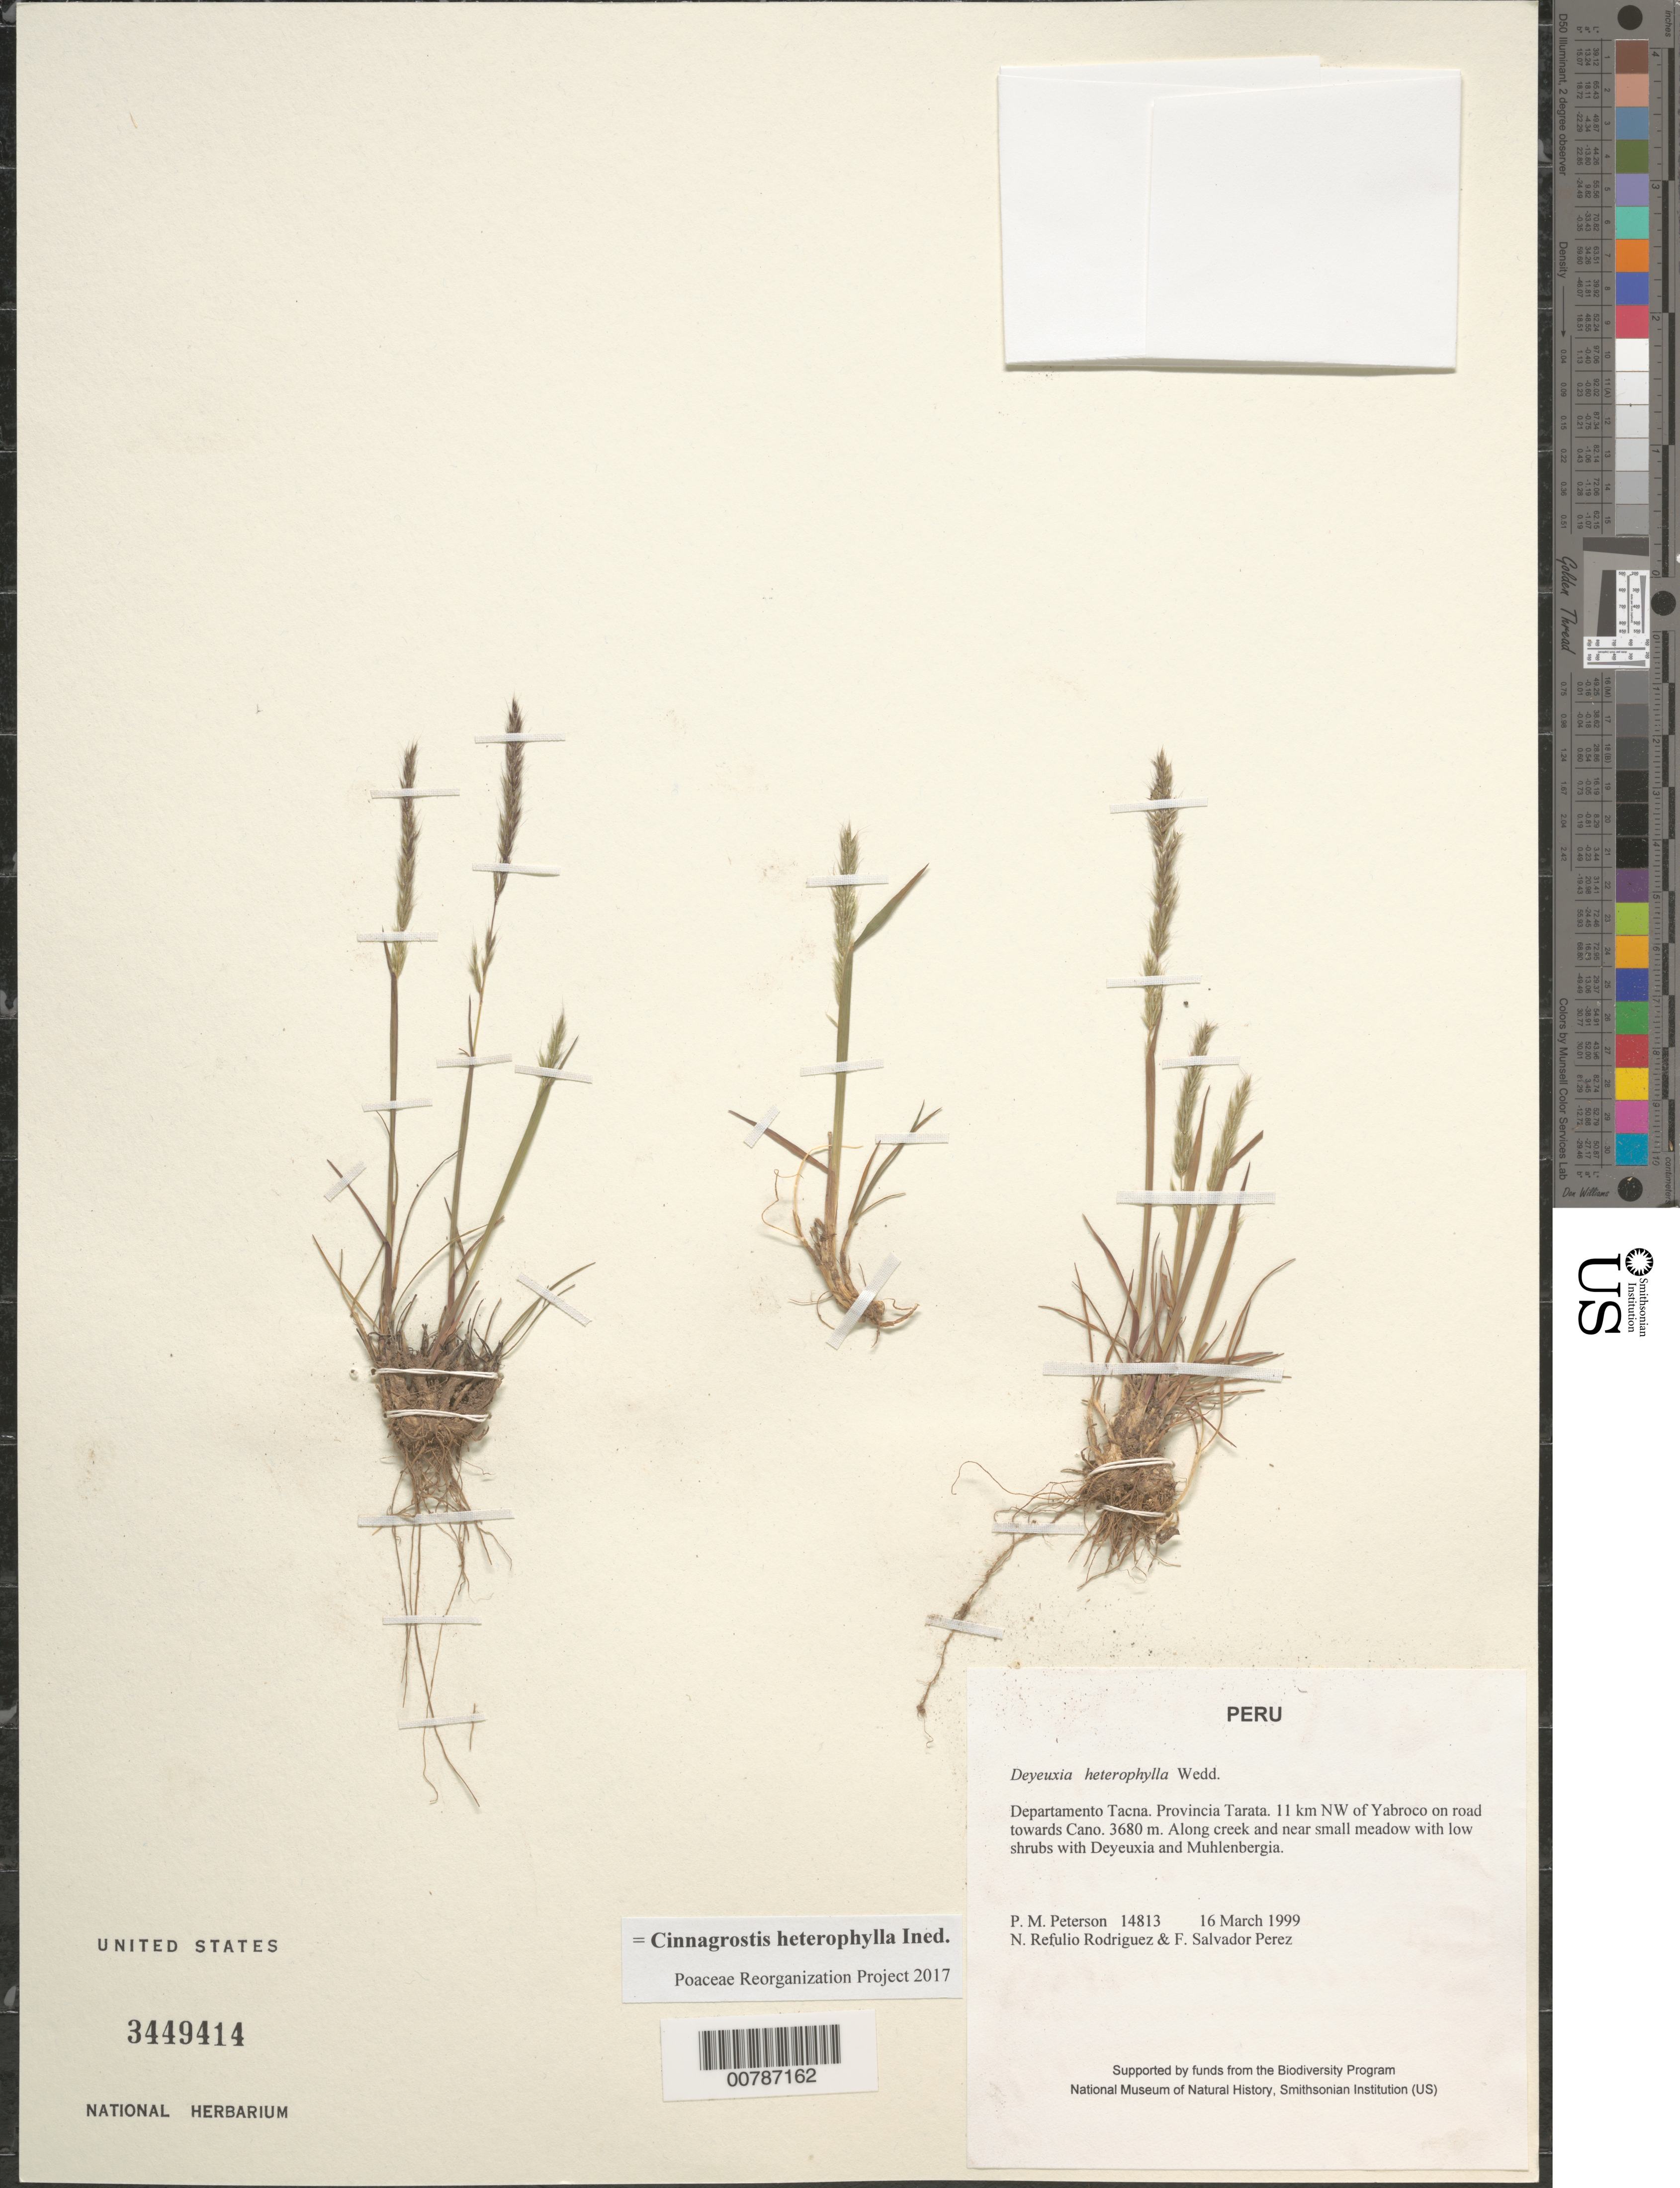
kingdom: Plantae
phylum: Tracheophyta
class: Liliopsida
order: Poales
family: Poaceae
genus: Cinnagrostis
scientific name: Cinnagrostis heterophylla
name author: (Wedd.) P.M. Peterson et al.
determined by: Poaceae Reorganization Project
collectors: P. M. Peterson, N. Refulio-Rodríguez & F. Salvador Perez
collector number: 14813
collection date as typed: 16 Mar 1999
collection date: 1999-03-16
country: Peru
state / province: Tacna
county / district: Tarata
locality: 11 km NW of Yabroco on road towards Cano.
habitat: Along creek and near small meadow with low shrubs with Deyeuxia and Muhlenbergia.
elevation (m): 3680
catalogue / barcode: US 3449414